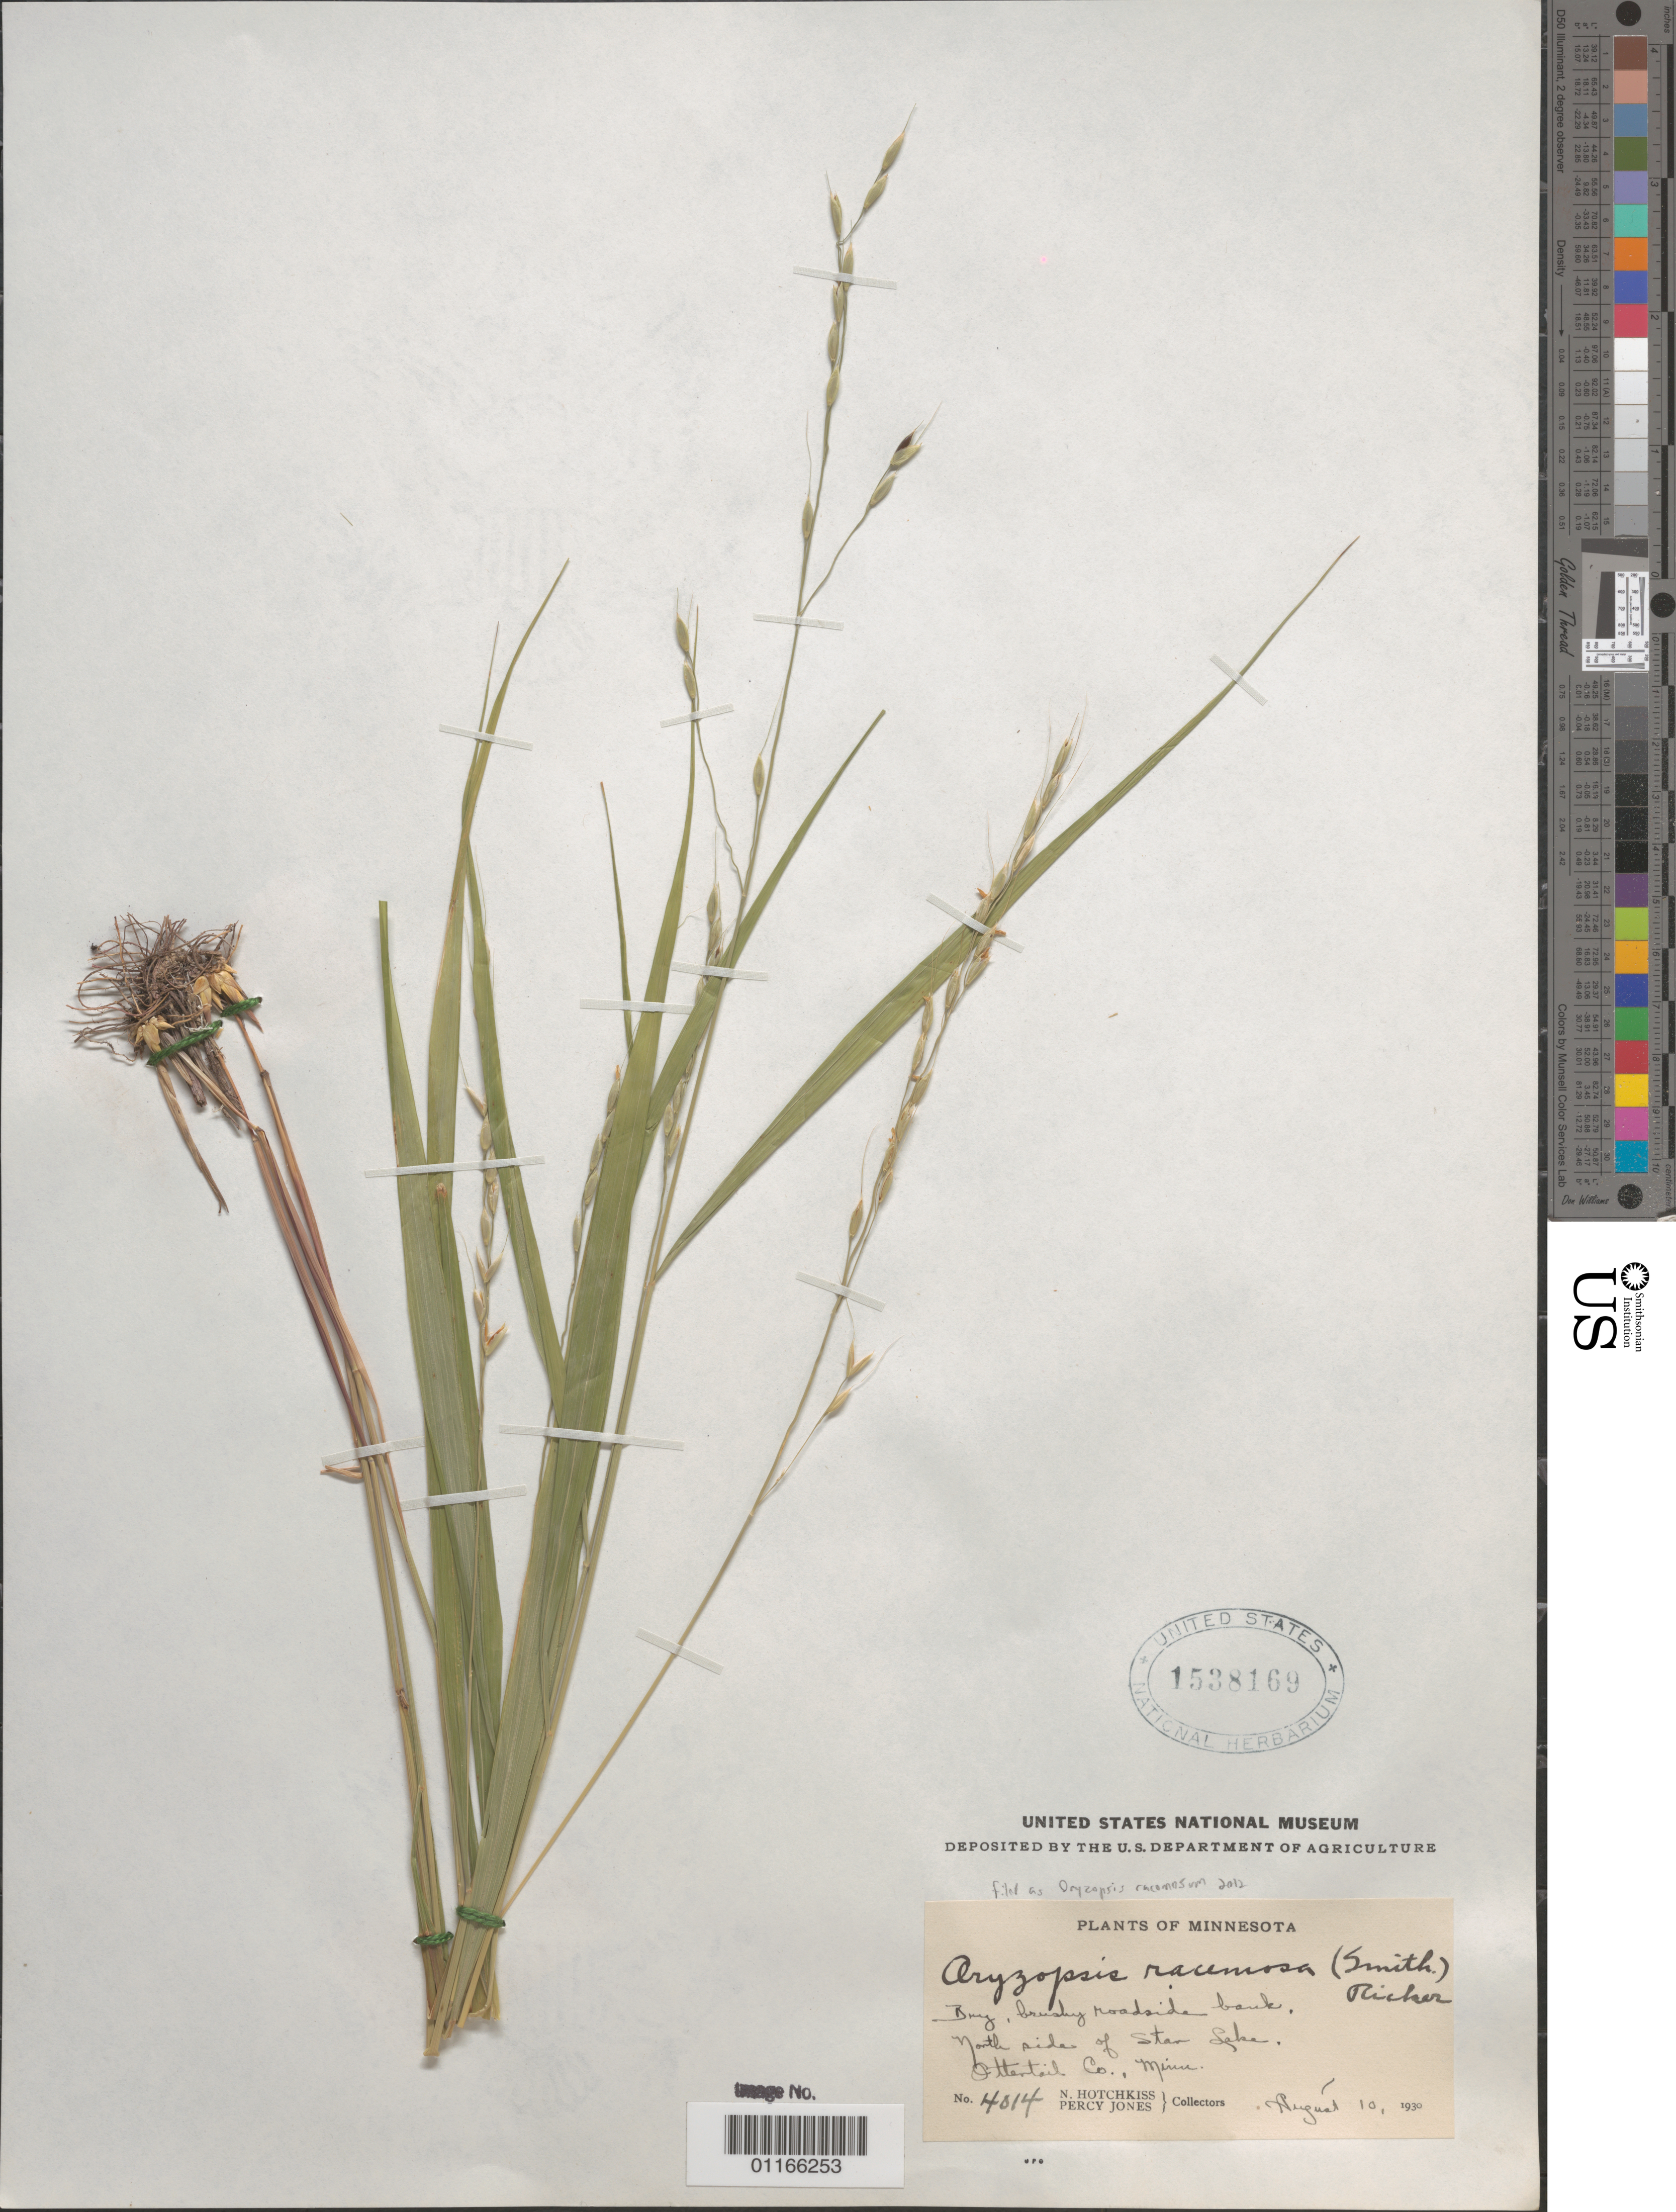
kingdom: Plantae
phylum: Tracheophyta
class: Liliopsida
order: Poales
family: Poaceae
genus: Patis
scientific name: Patis racemosa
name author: (Sm.) Romasch. et al.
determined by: Soreng, Robert J., Research Associate (BOT), Smithsonian Institution - National Museum of Natural History (UNITED STATES)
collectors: N. Hotchkiss & P. Jones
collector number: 4014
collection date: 1930-08-10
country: United States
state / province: Minnesota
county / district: OtterTail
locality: North side of Star Lake.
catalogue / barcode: US 1538169